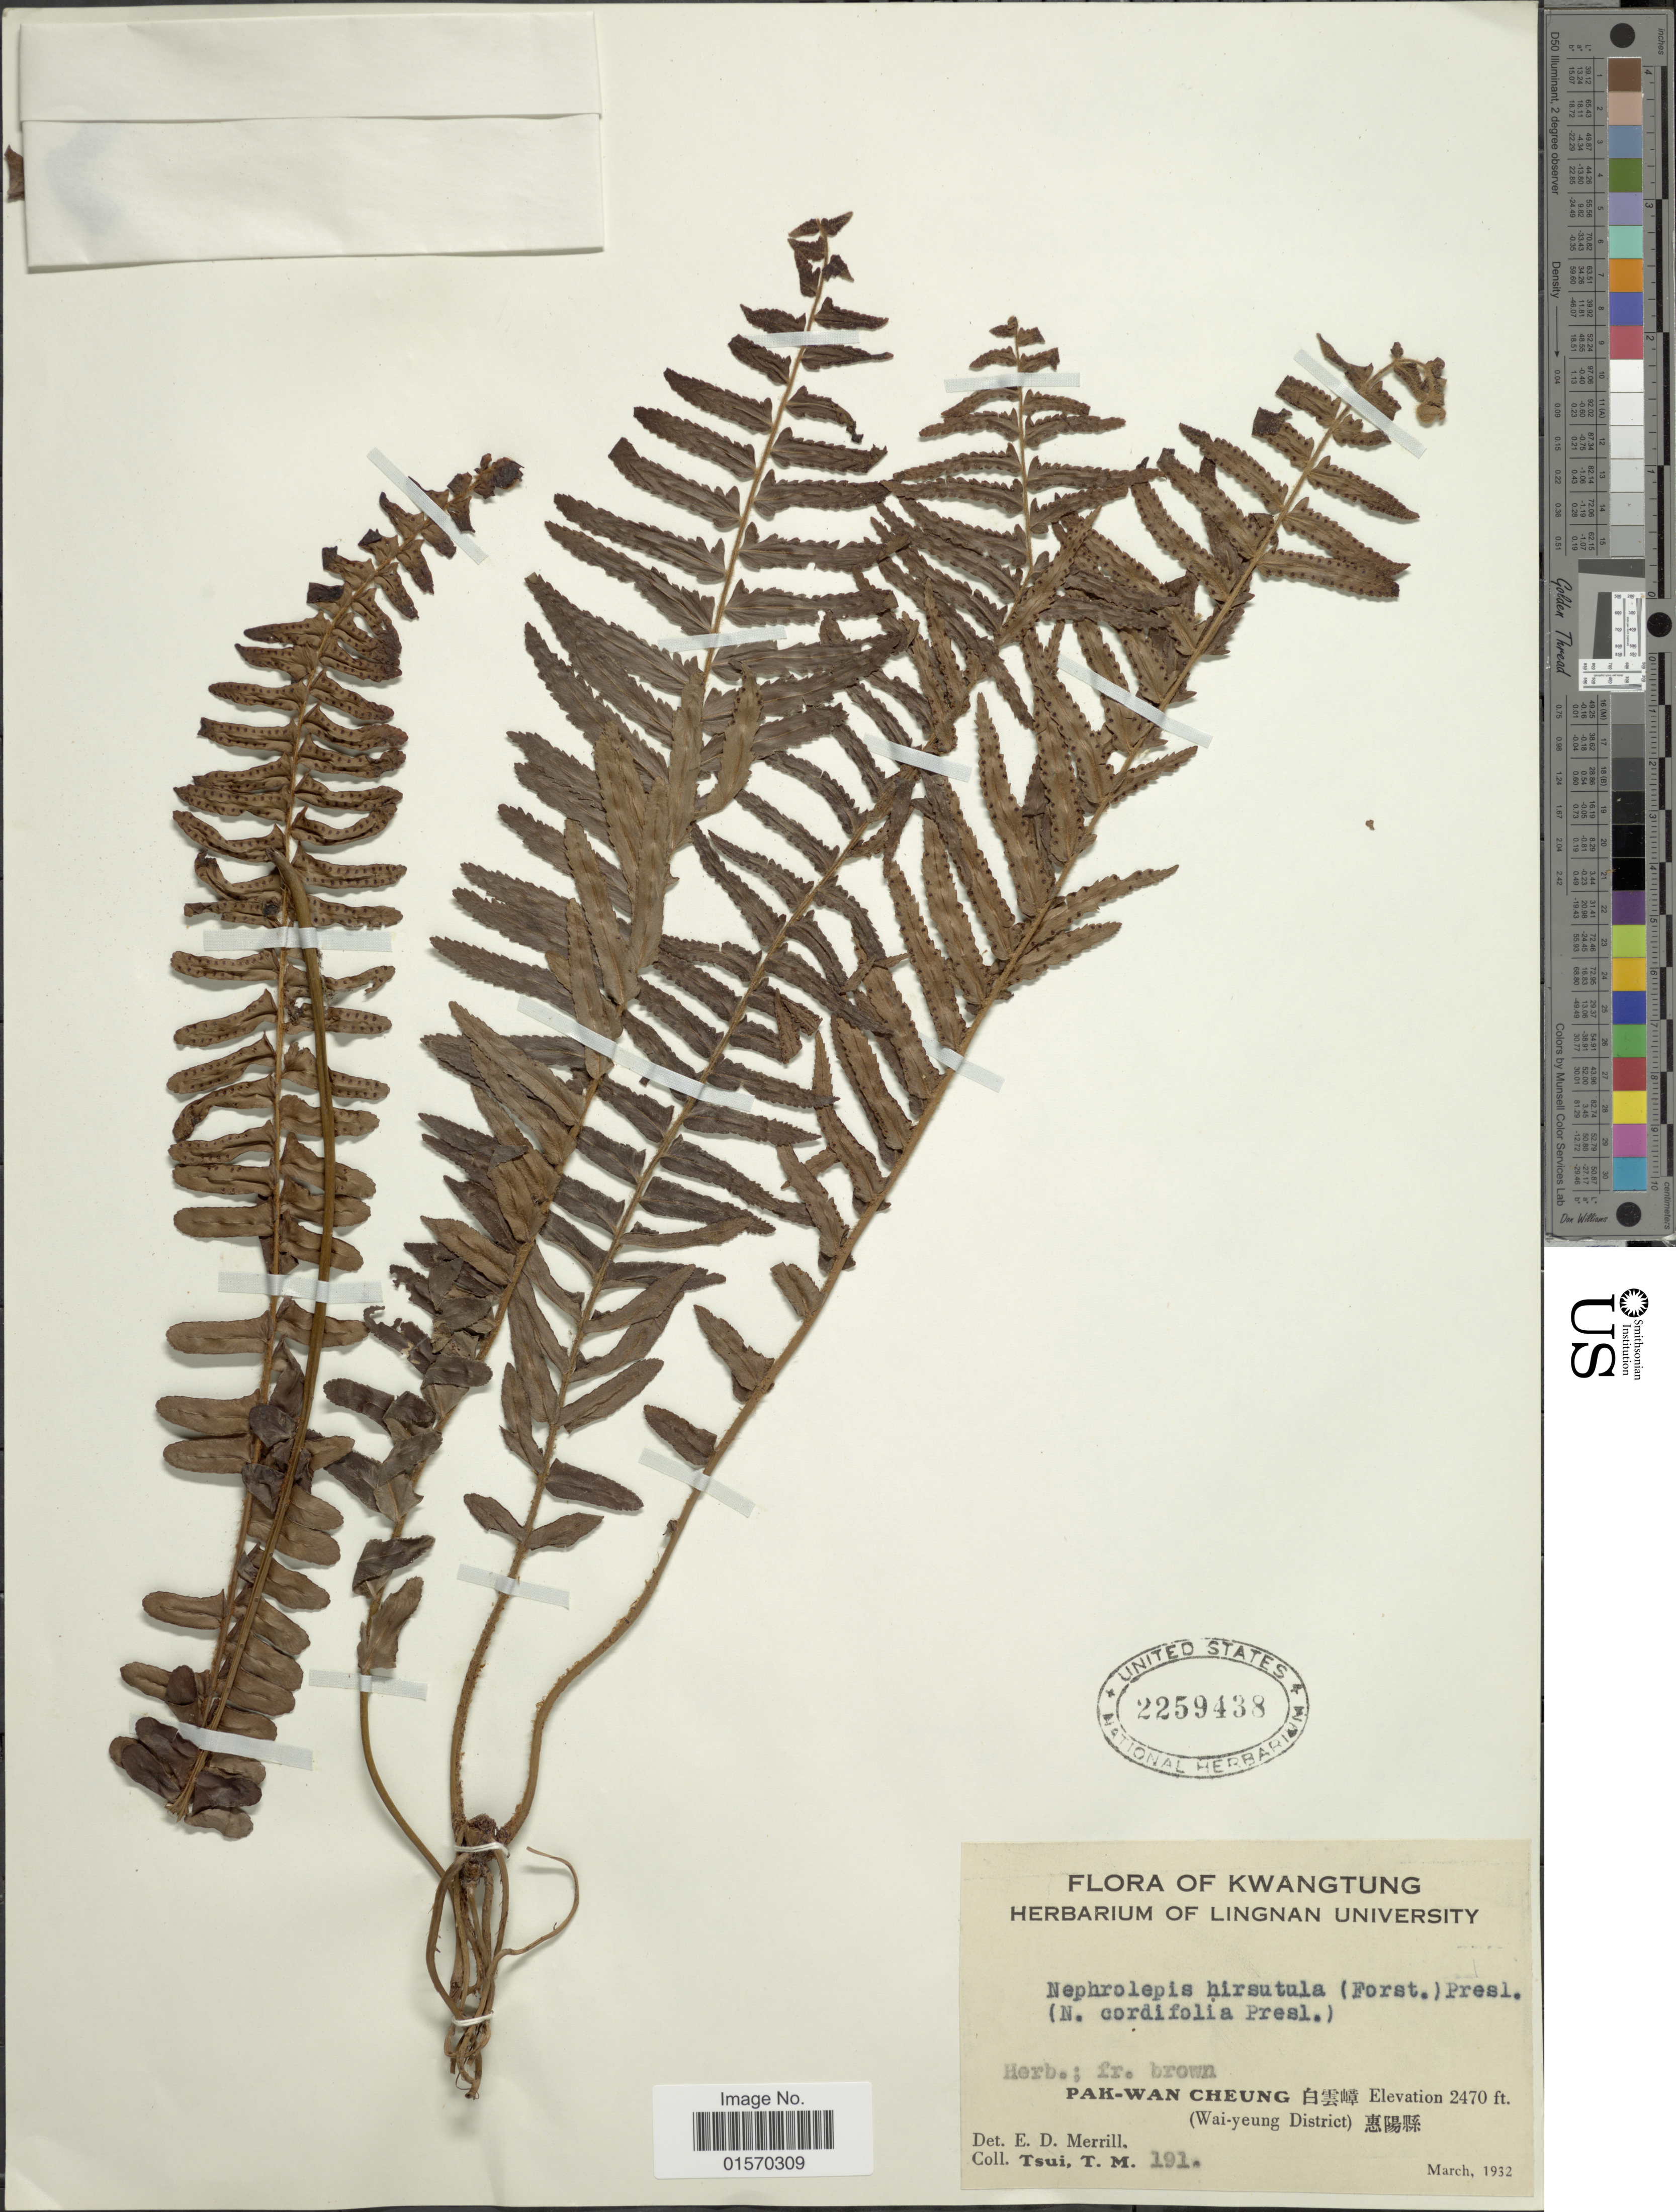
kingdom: Plantae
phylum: Tracheophyta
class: Polypodiopsida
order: Polypodiales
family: Nephrolepidaceae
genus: Nephrolepis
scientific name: Nephrolepis multiflora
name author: (Roxb.) F.M. Jarrett ex C.V. Morton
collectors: T. Tsui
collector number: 191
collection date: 1932-03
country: China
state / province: Guangdong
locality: Kwangtung. Pak-Wan Cheung (Wai-yeung District)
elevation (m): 753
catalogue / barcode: US 2259438